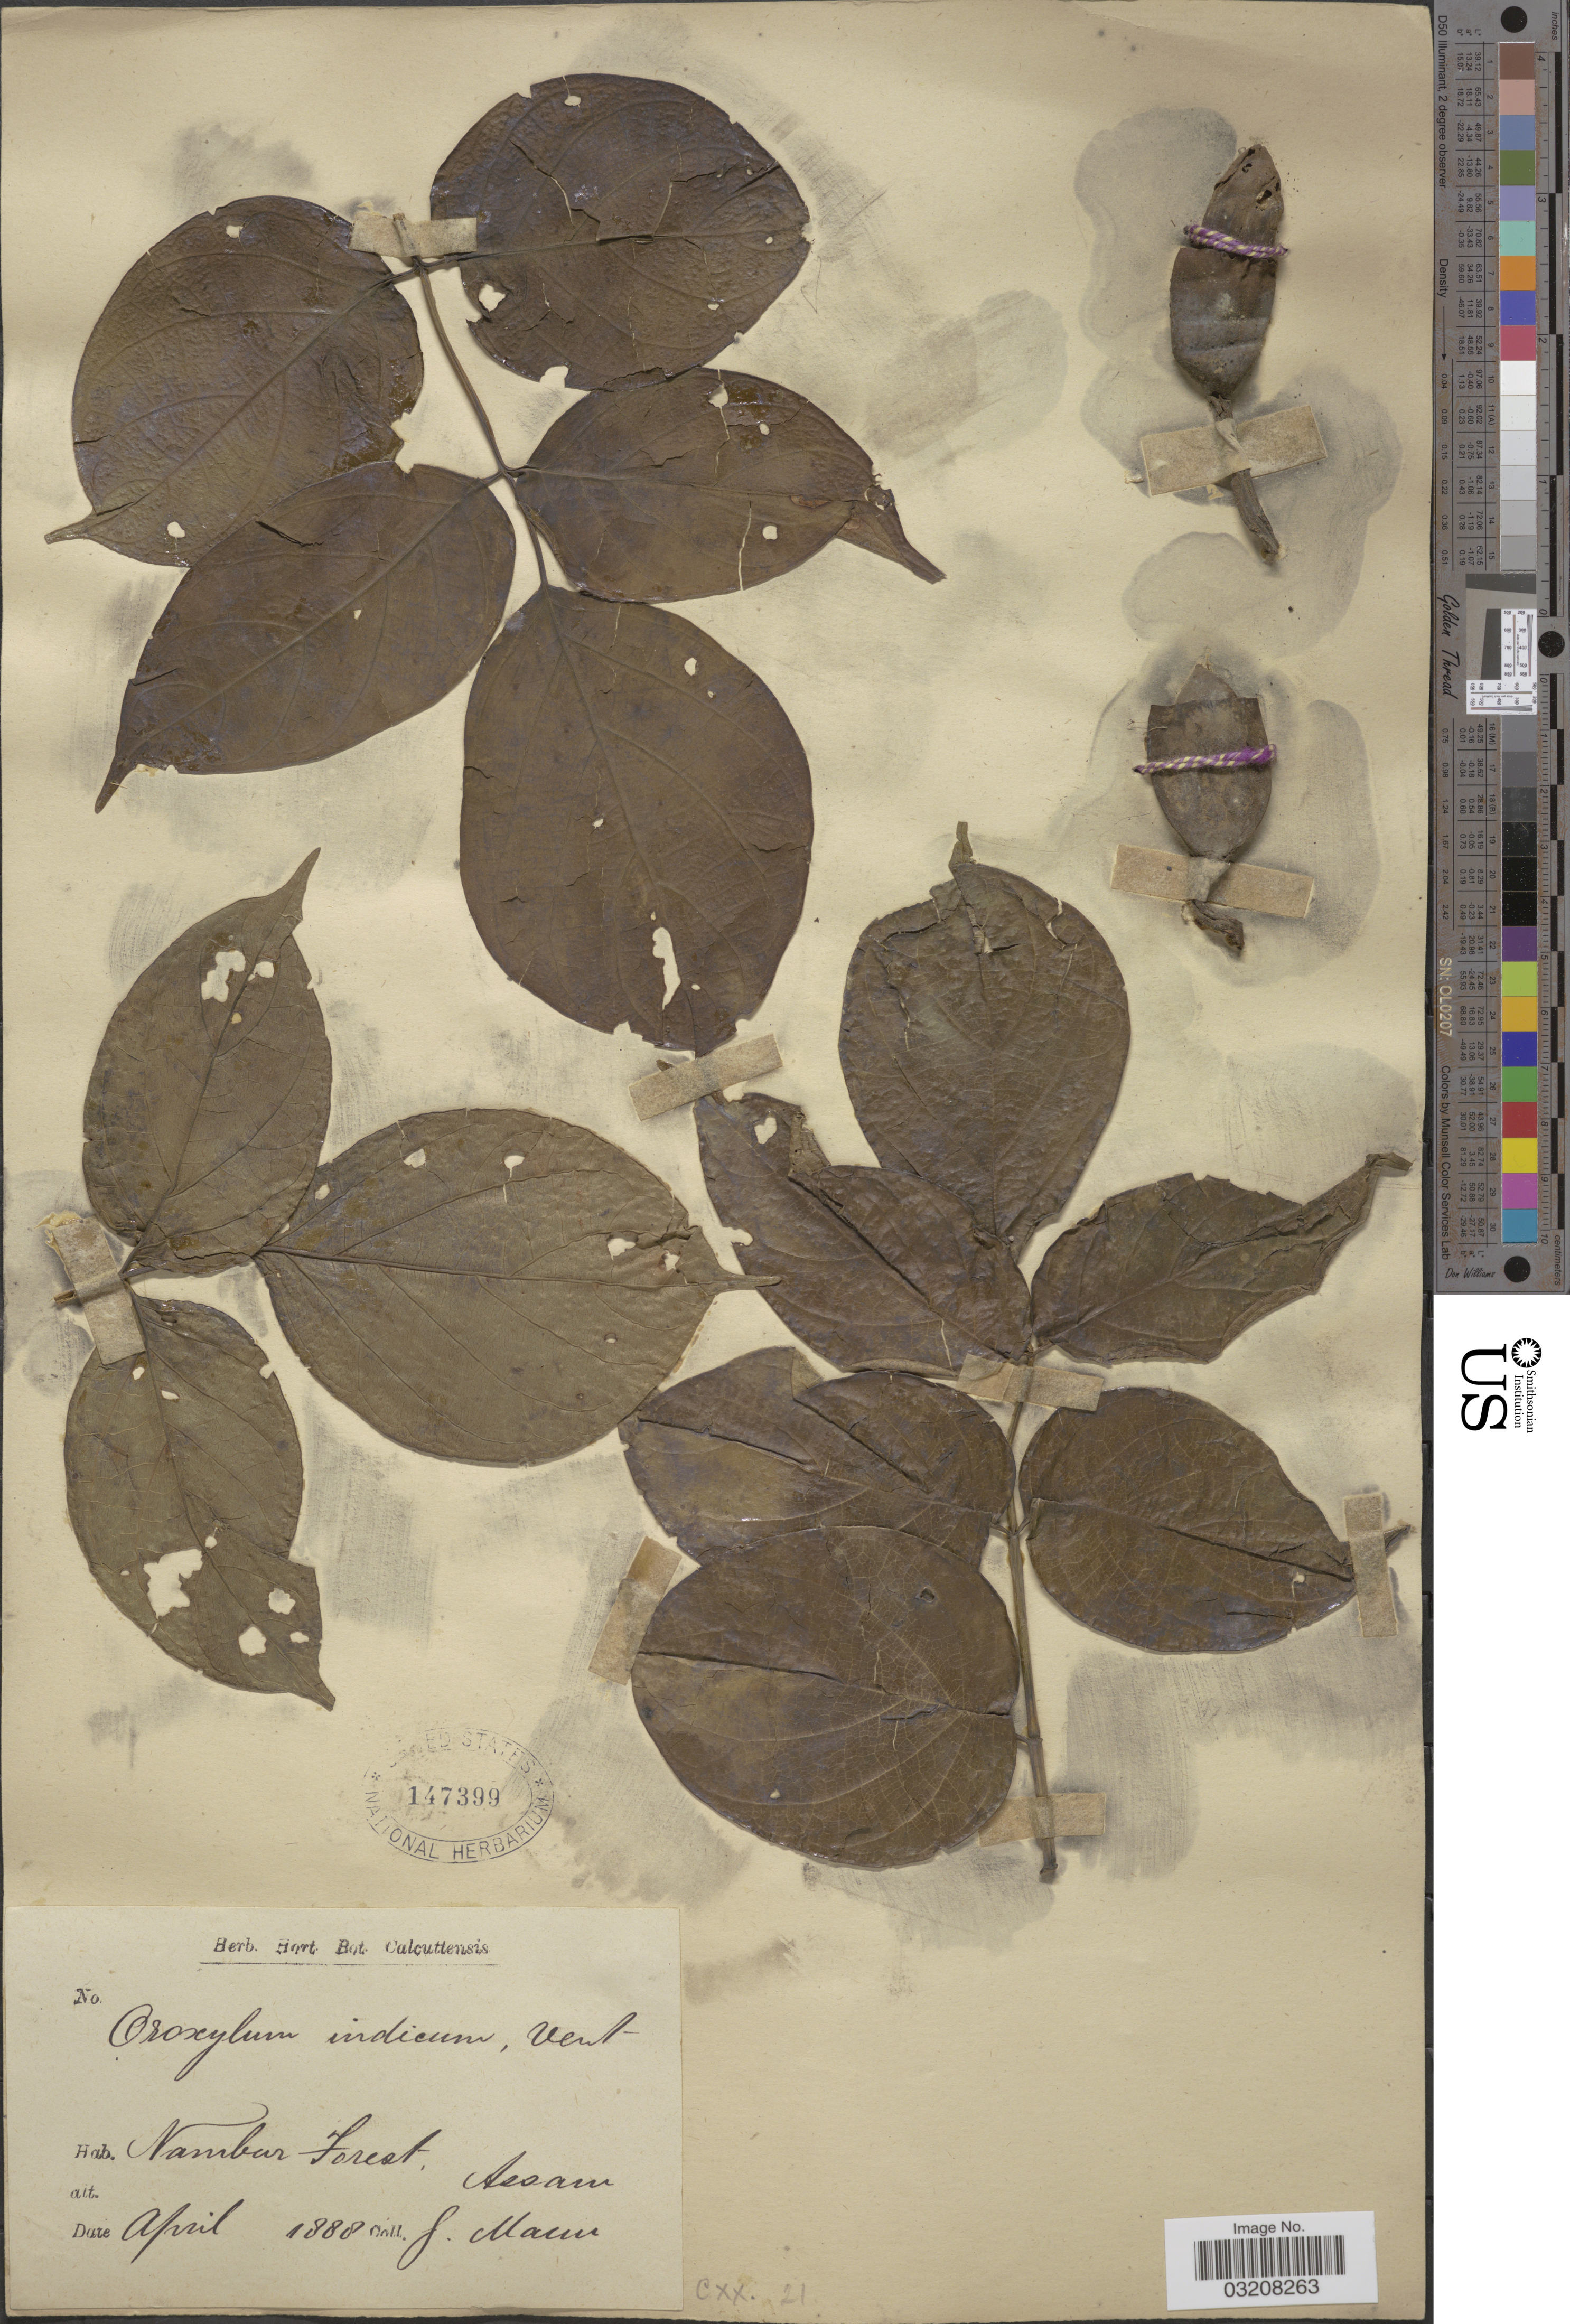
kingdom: Plantae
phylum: Tracheophyta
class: Magnoliopsida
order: Lamiales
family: Bignoniaceae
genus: Oroxylum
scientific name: Oroxylum indicum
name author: (L.) Kurz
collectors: G. Mann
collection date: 1888-04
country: India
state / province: Assam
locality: Nambor Forest.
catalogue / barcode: US 147399